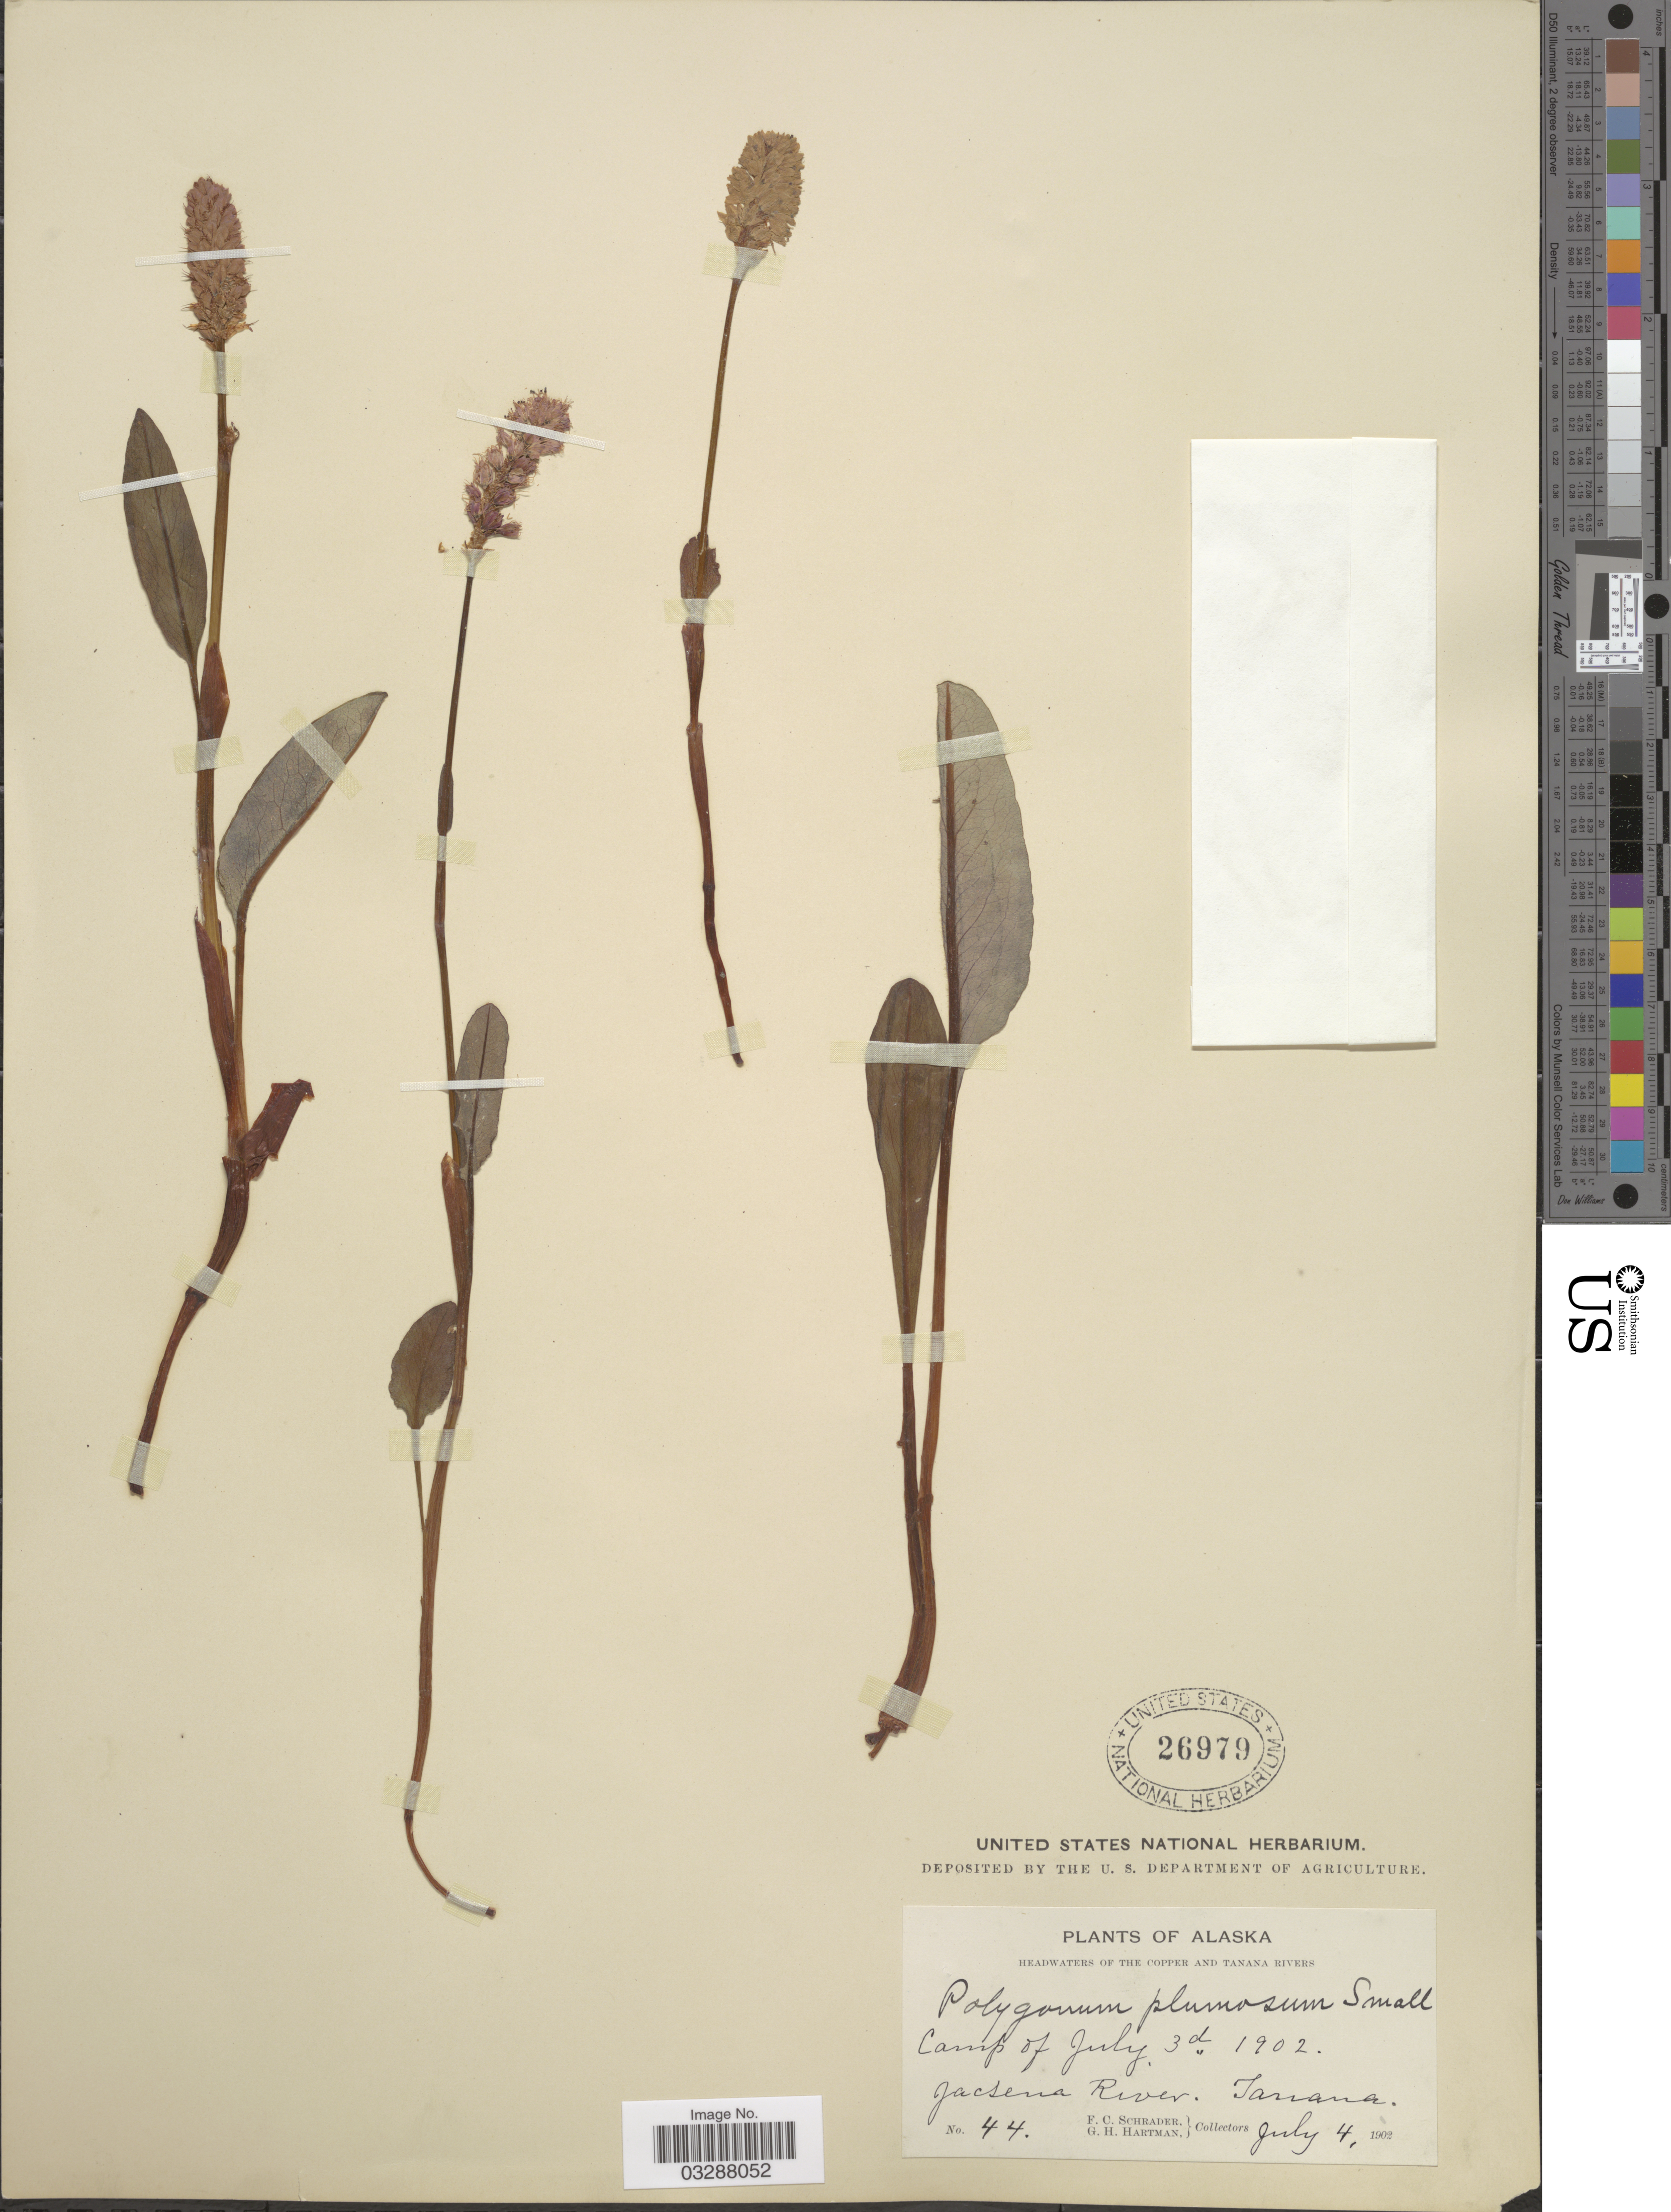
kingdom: Plantae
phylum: Tracheophyta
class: Magnoliopsida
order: Caryophyllales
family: Polygonaceae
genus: Bistorta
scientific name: Bistorta plumosa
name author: (Small) Greene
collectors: F. C. Schrader & G. H. Hartman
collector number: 44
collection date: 1902-07-04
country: United States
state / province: Alaska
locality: Headwaters of the Copper and Tanana Rivers, Camp of July 3d 1902. Jacsena River. Tanana.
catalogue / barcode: US 26979